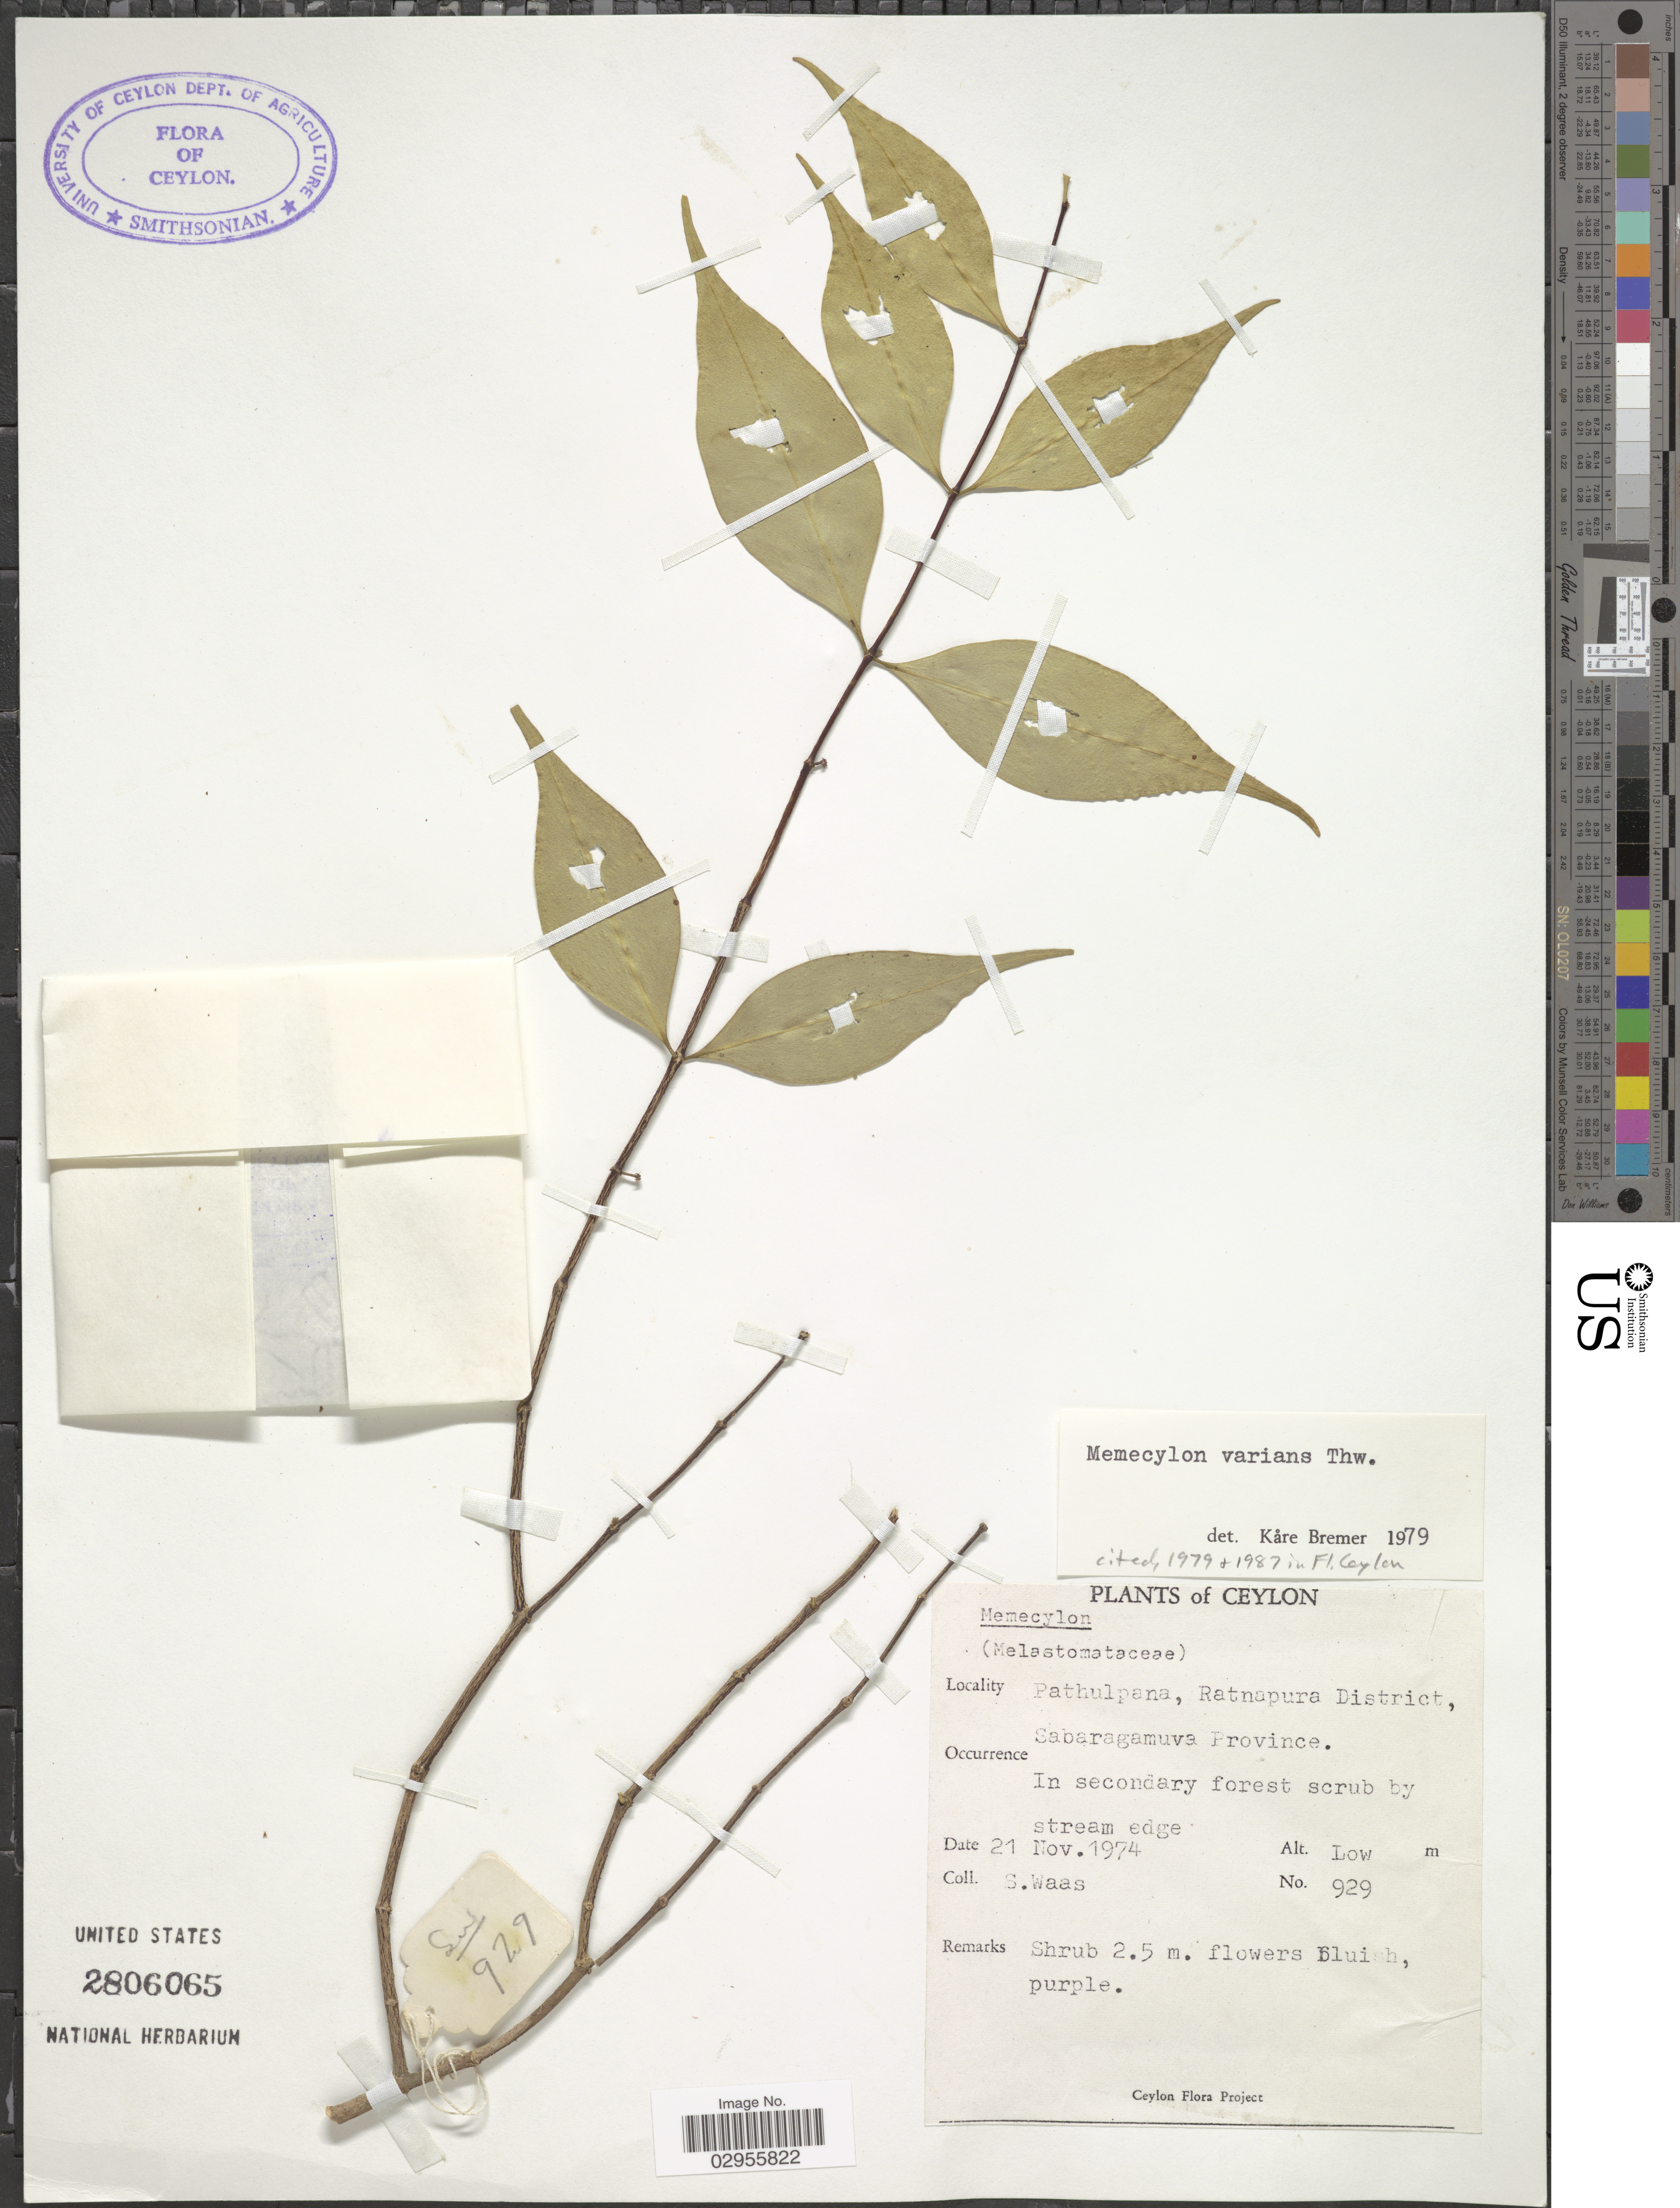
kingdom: Plantae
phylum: Tracheophyta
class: Magnoliopsida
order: Myrtales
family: Melastomataceae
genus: Memecylon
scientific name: Memecylon varians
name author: Thwaites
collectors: S. Waas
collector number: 929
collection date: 1974-11-21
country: Sri Lanka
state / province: Sabaragamuwa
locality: Ceylon, Pathulpana, Ratnapura District.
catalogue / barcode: US 2806065